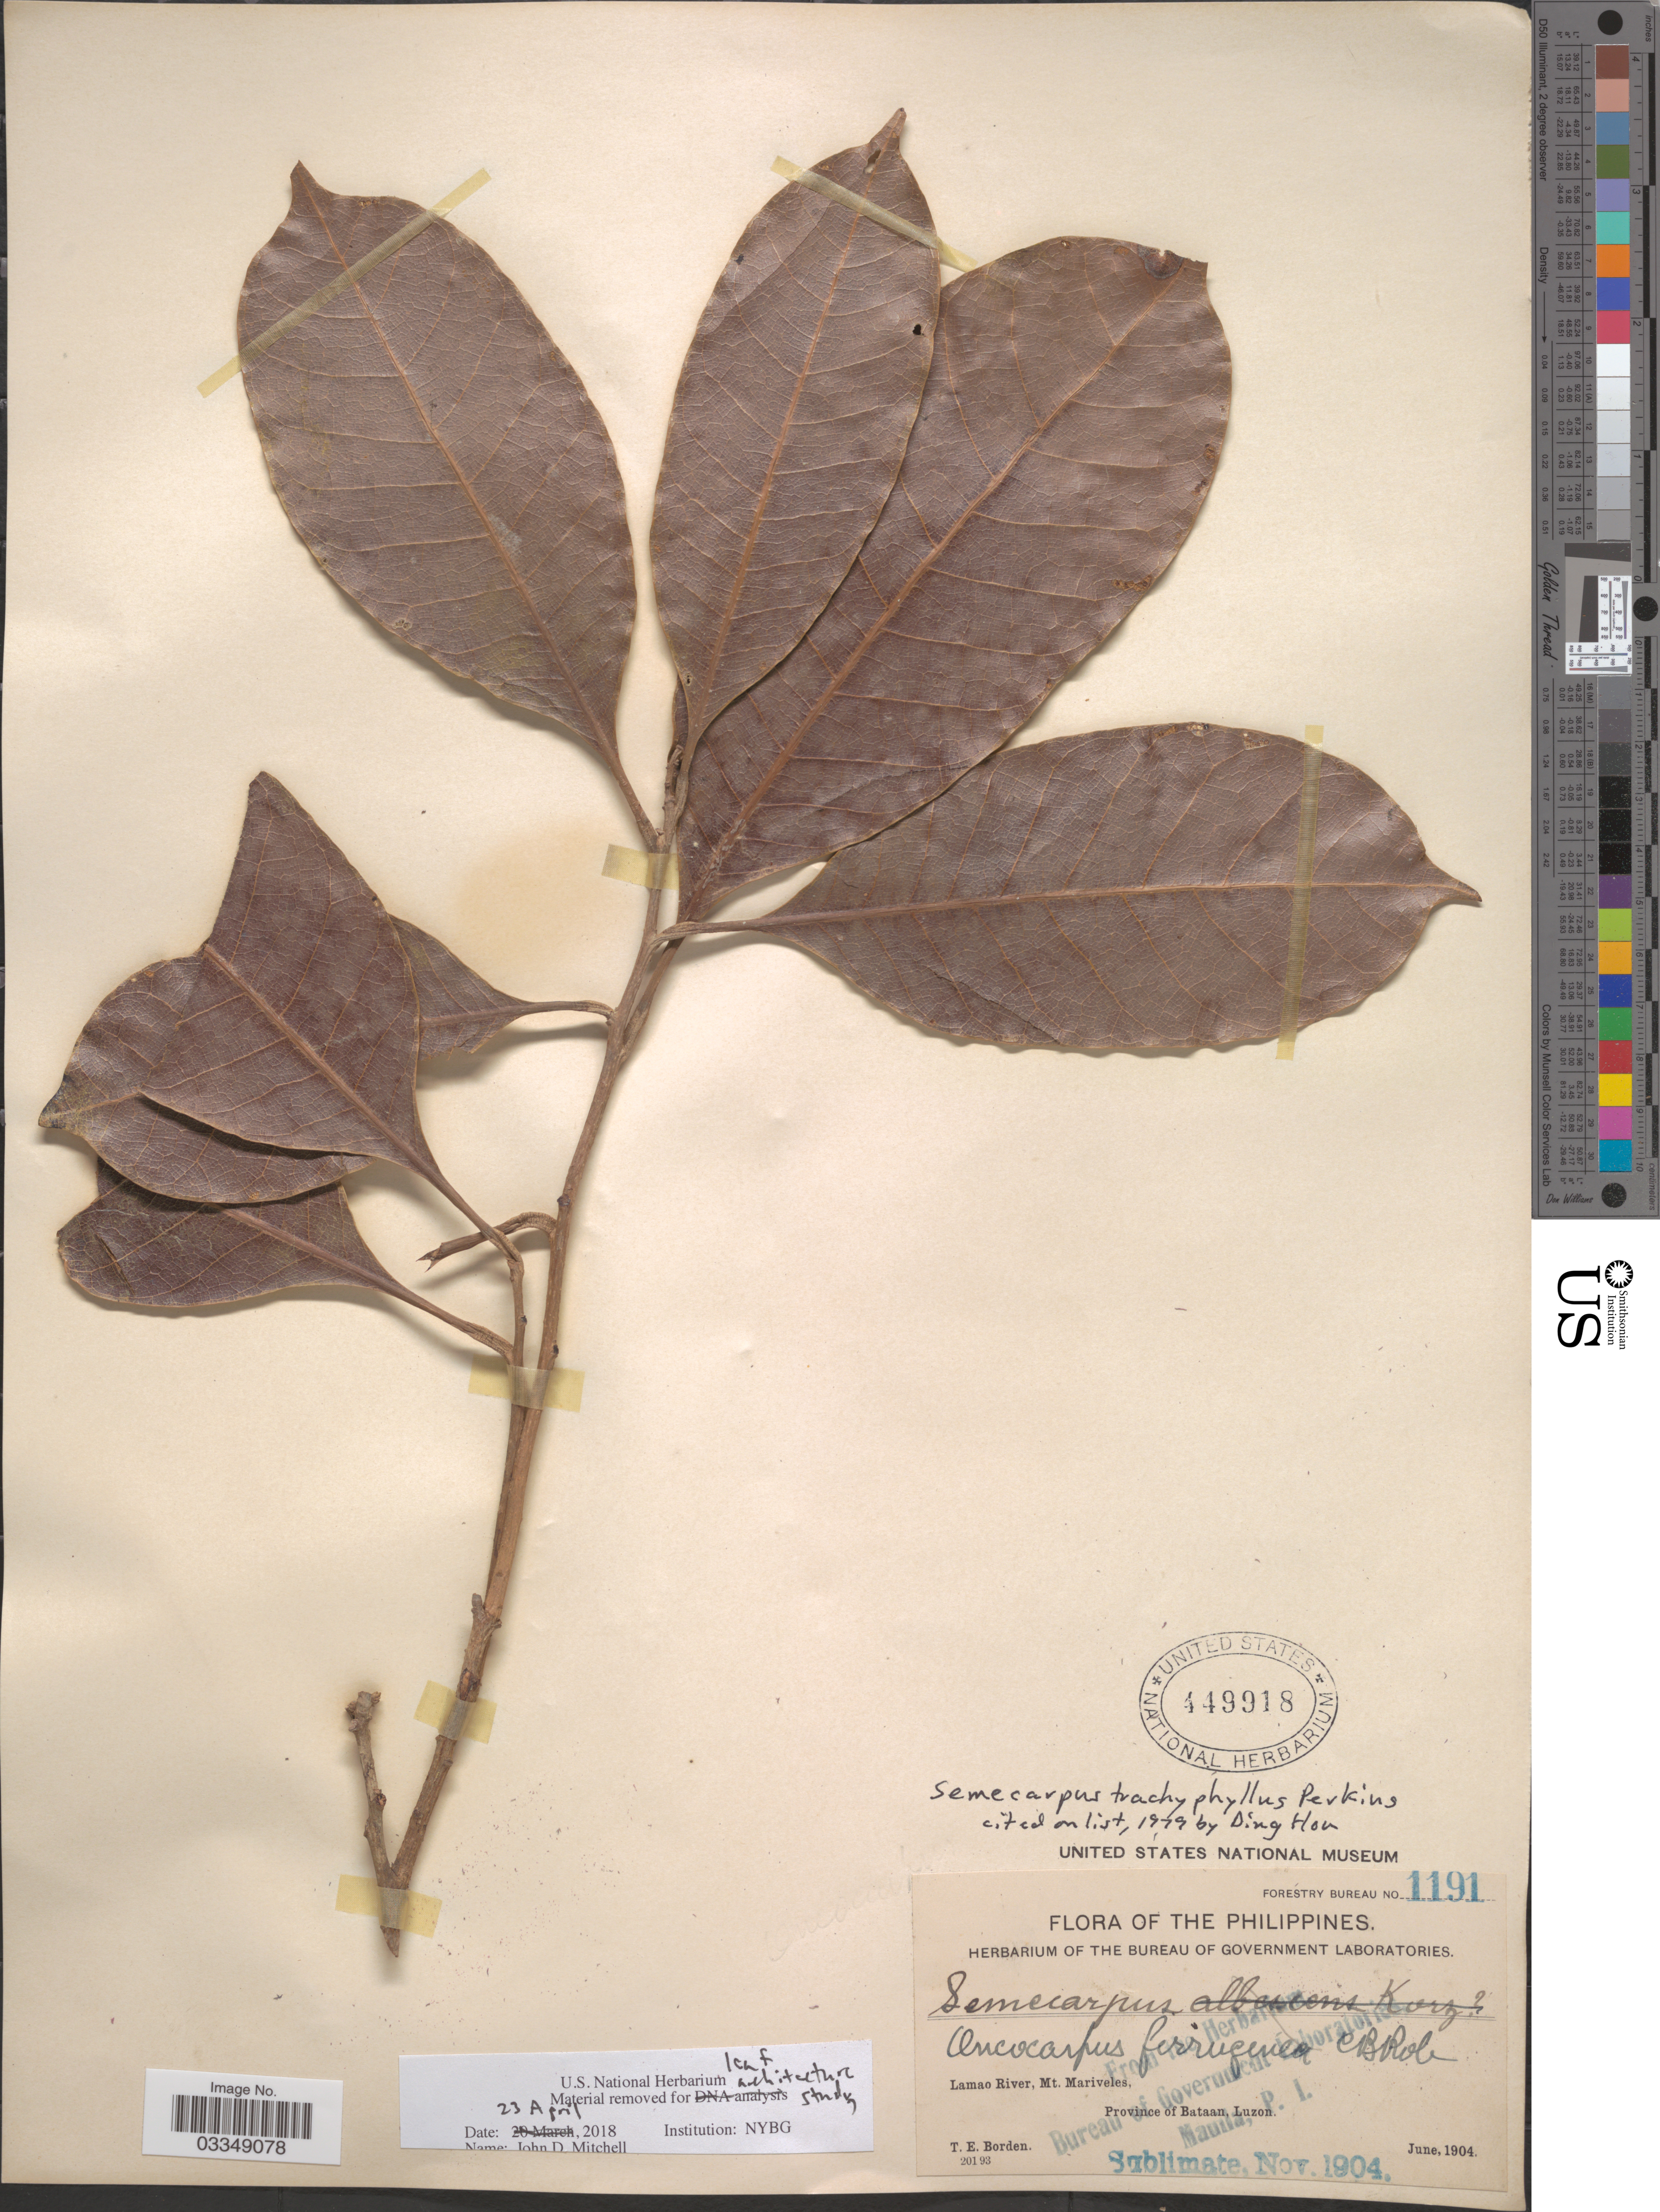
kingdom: Plantae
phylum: Tracheophyta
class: Magnoliopsida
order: Sapindales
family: Anacardiaceae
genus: Semecarpus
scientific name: Semecarpus trachyphyllus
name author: Perkins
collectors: T. E. Borden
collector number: Forestry Bureau 1191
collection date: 1904-06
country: Philippines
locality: Lamao River, Mt. Mariveles, Province of Bataan, Luzon.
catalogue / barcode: US 449918